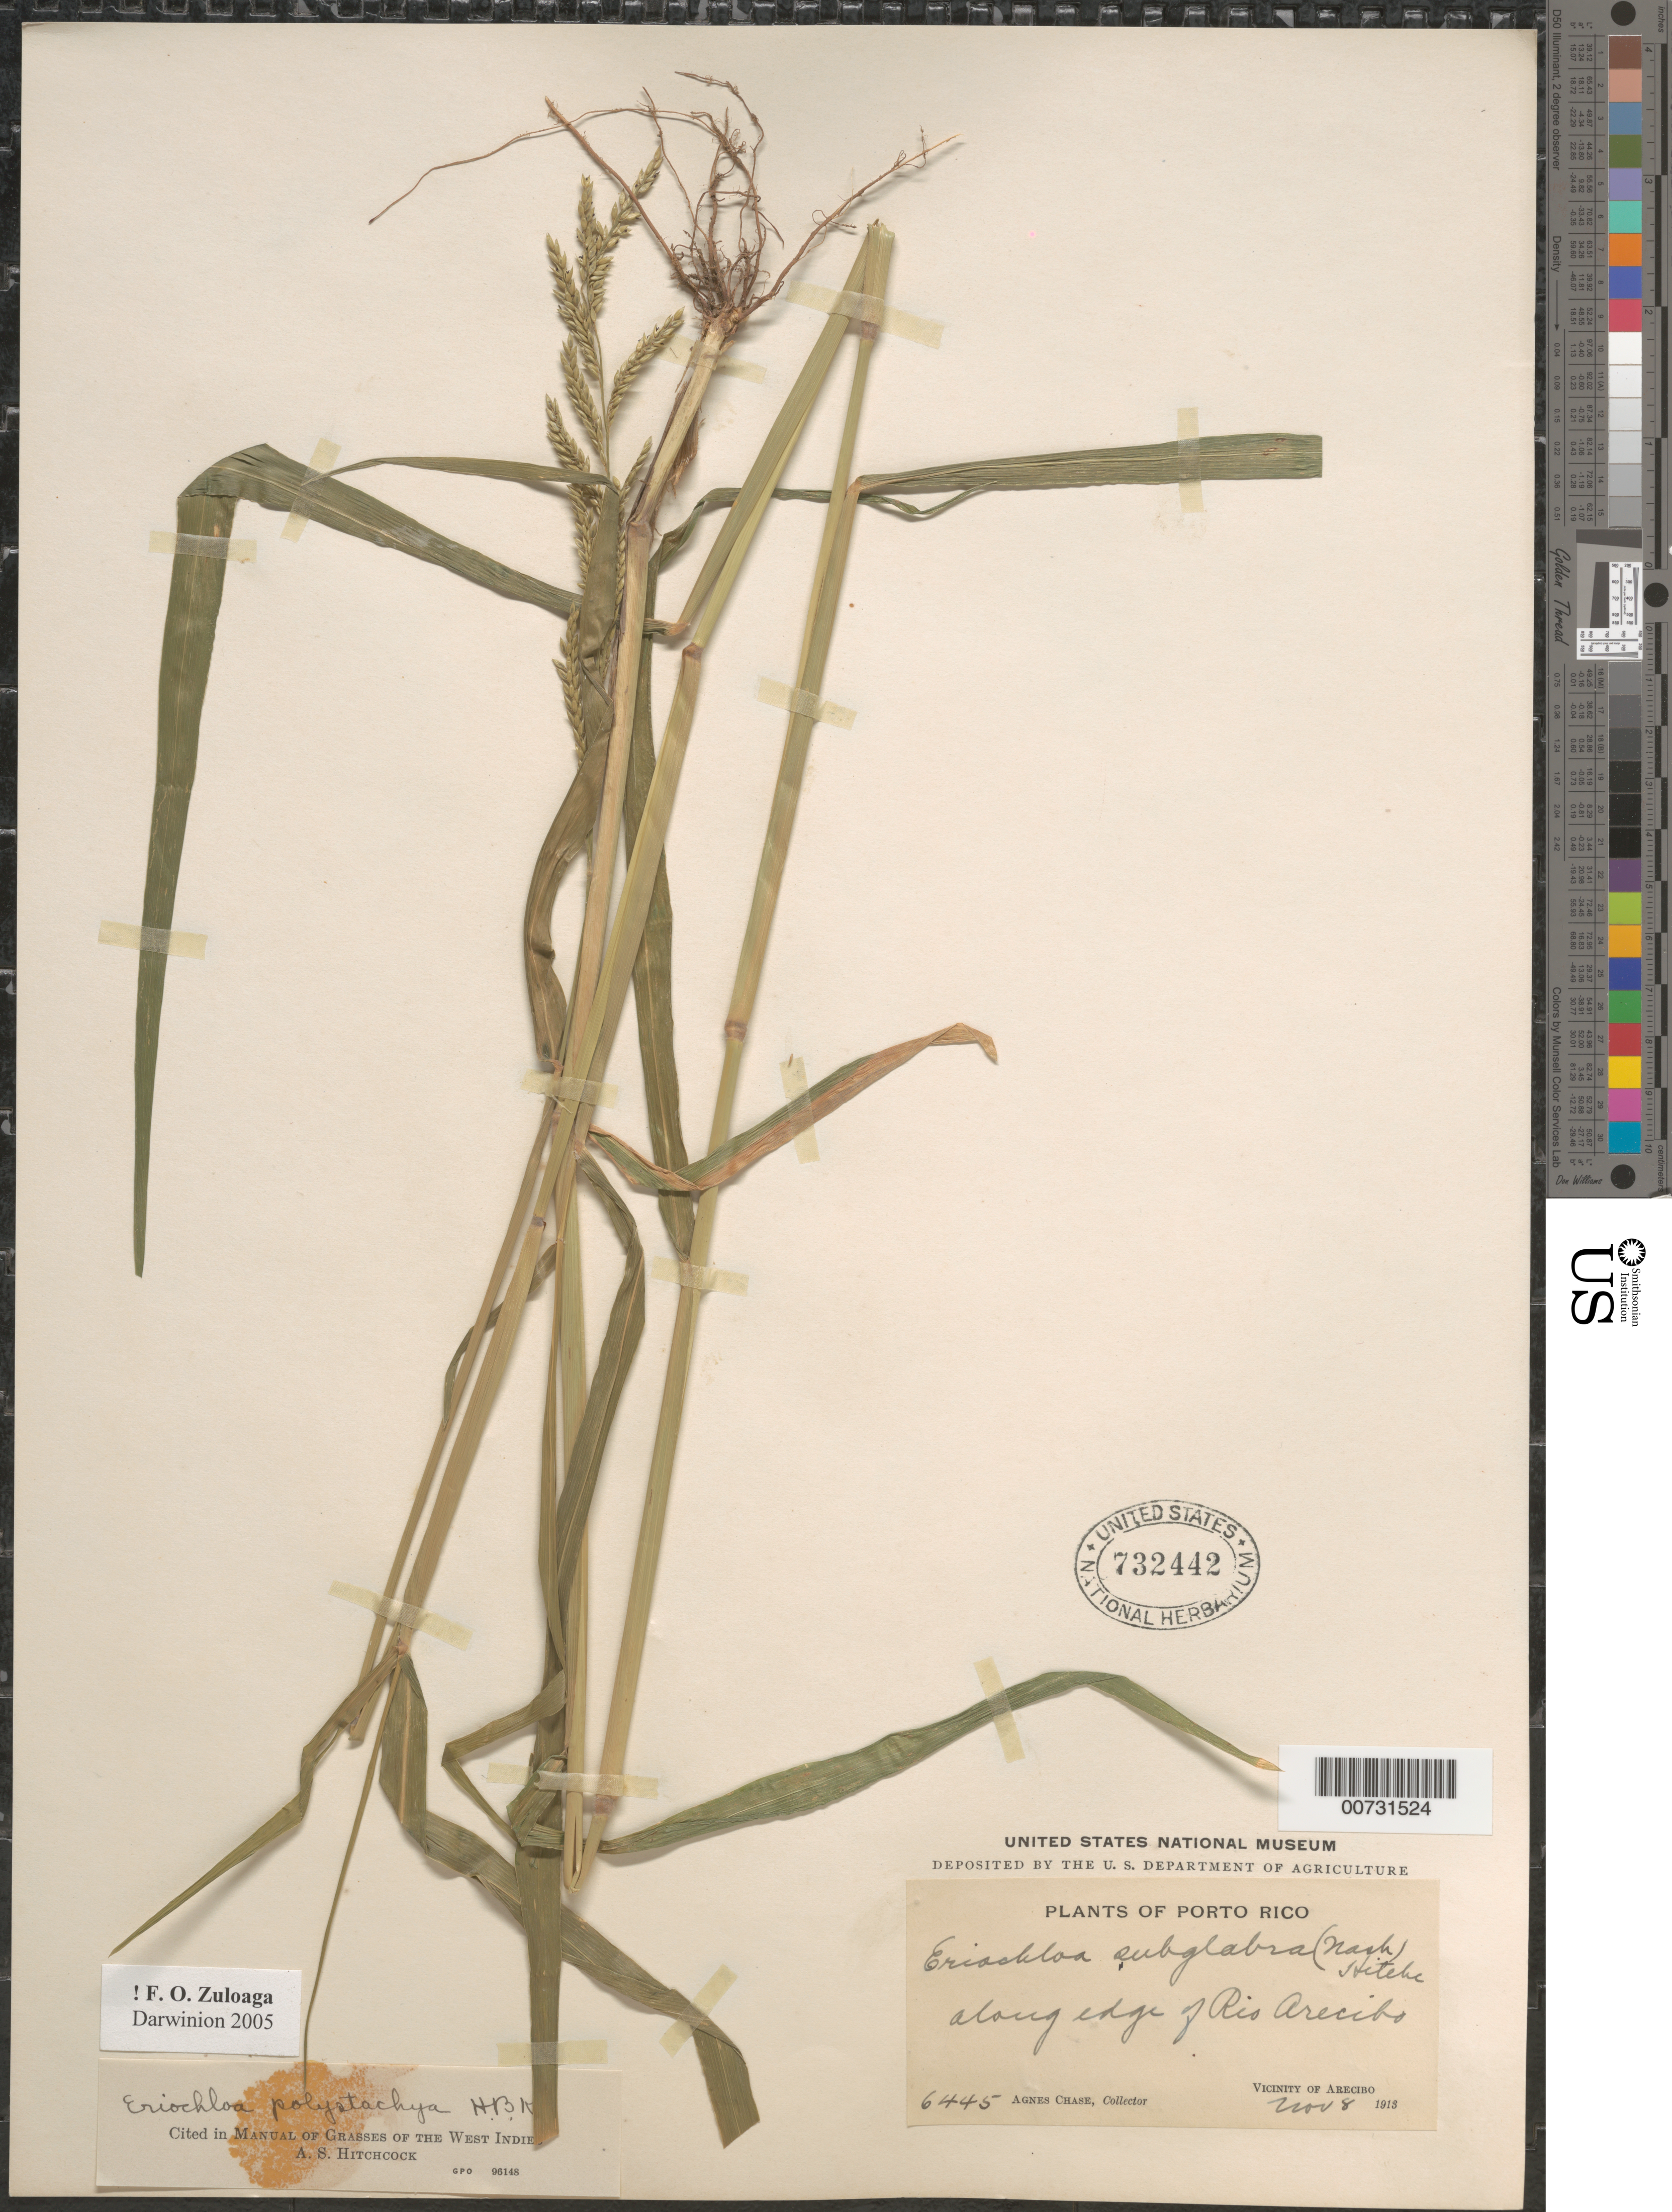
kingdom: Plantae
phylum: Tracheophyta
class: Liliopsida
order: Poales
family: Poaceae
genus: Eriochloa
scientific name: Eriochloa polystachya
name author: Kunth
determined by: Hitchcock, Albert S.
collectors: A. Chase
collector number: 6445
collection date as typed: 08 Nov 1913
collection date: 1913-11-08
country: Puerto Rico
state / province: Arecibo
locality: Río Arecibo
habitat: Along edge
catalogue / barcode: US 732442